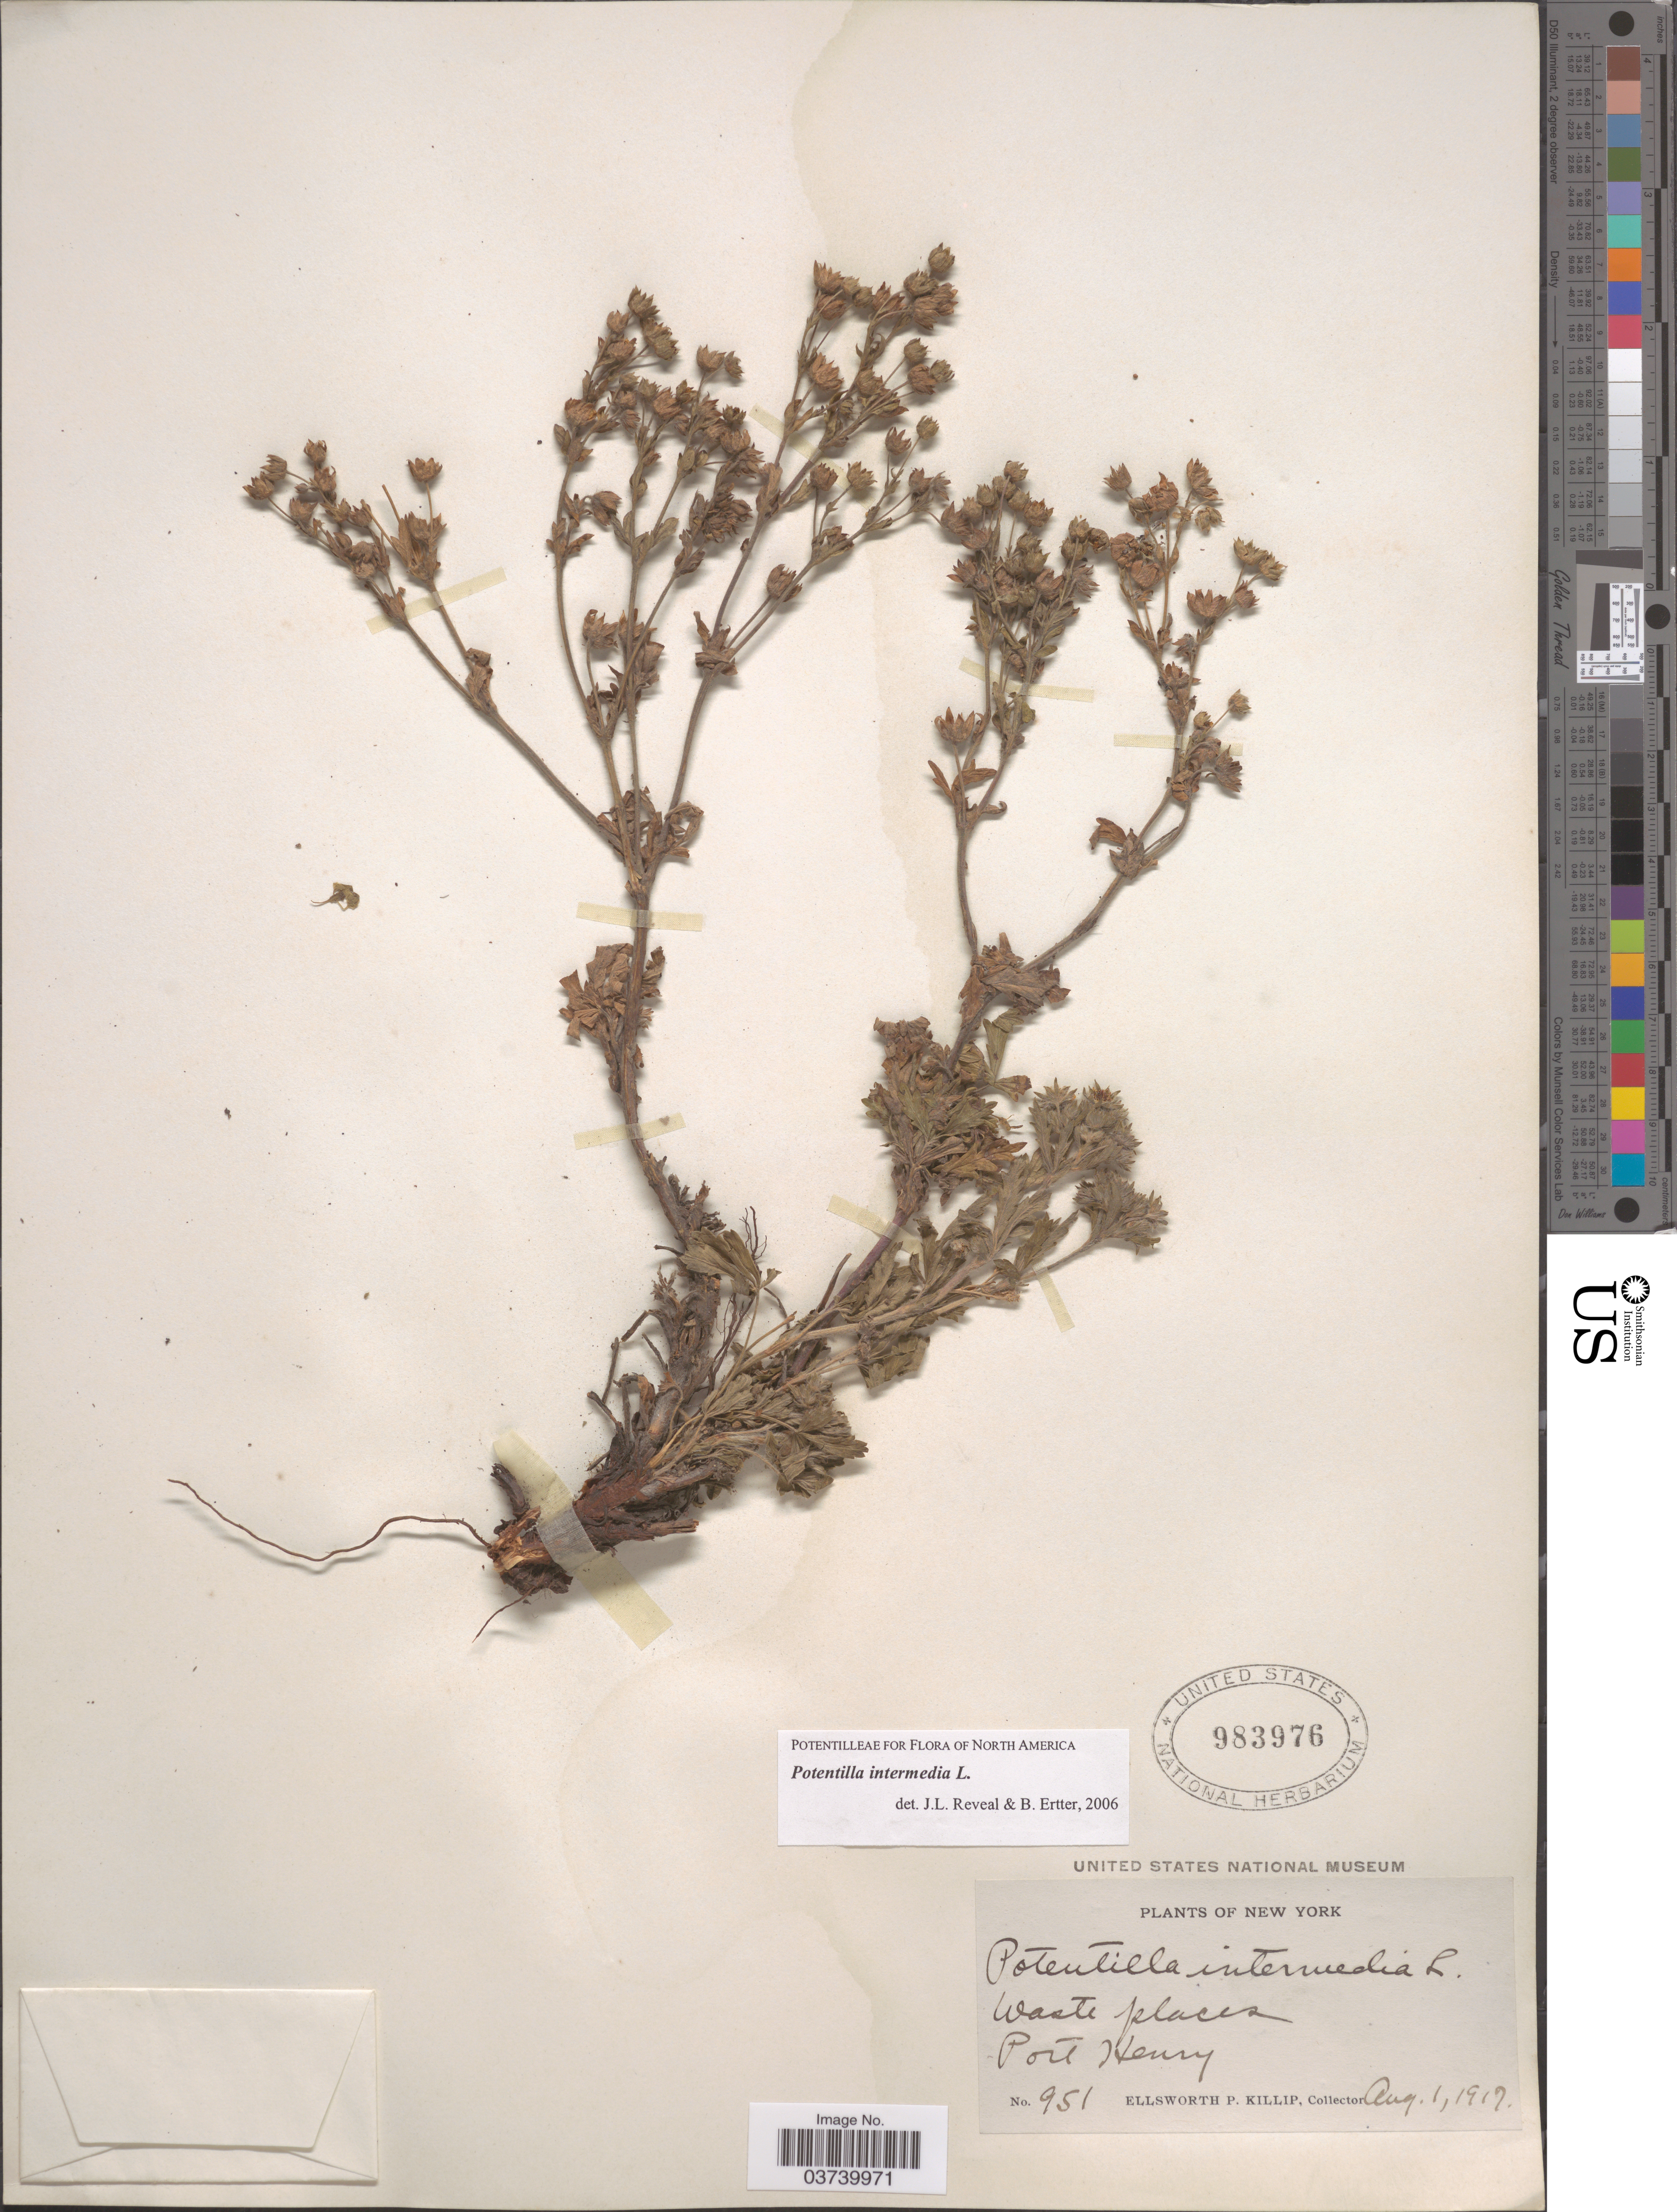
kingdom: Plantae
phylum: Tracheophyta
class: Magnoliopsida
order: Rosales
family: Rosaceae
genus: Potentilla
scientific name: Potentilla intermedia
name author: L.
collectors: E. P. Killip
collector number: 951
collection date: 1917-08-01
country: United States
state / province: New York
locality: Port Henry.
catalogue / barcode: US 983976